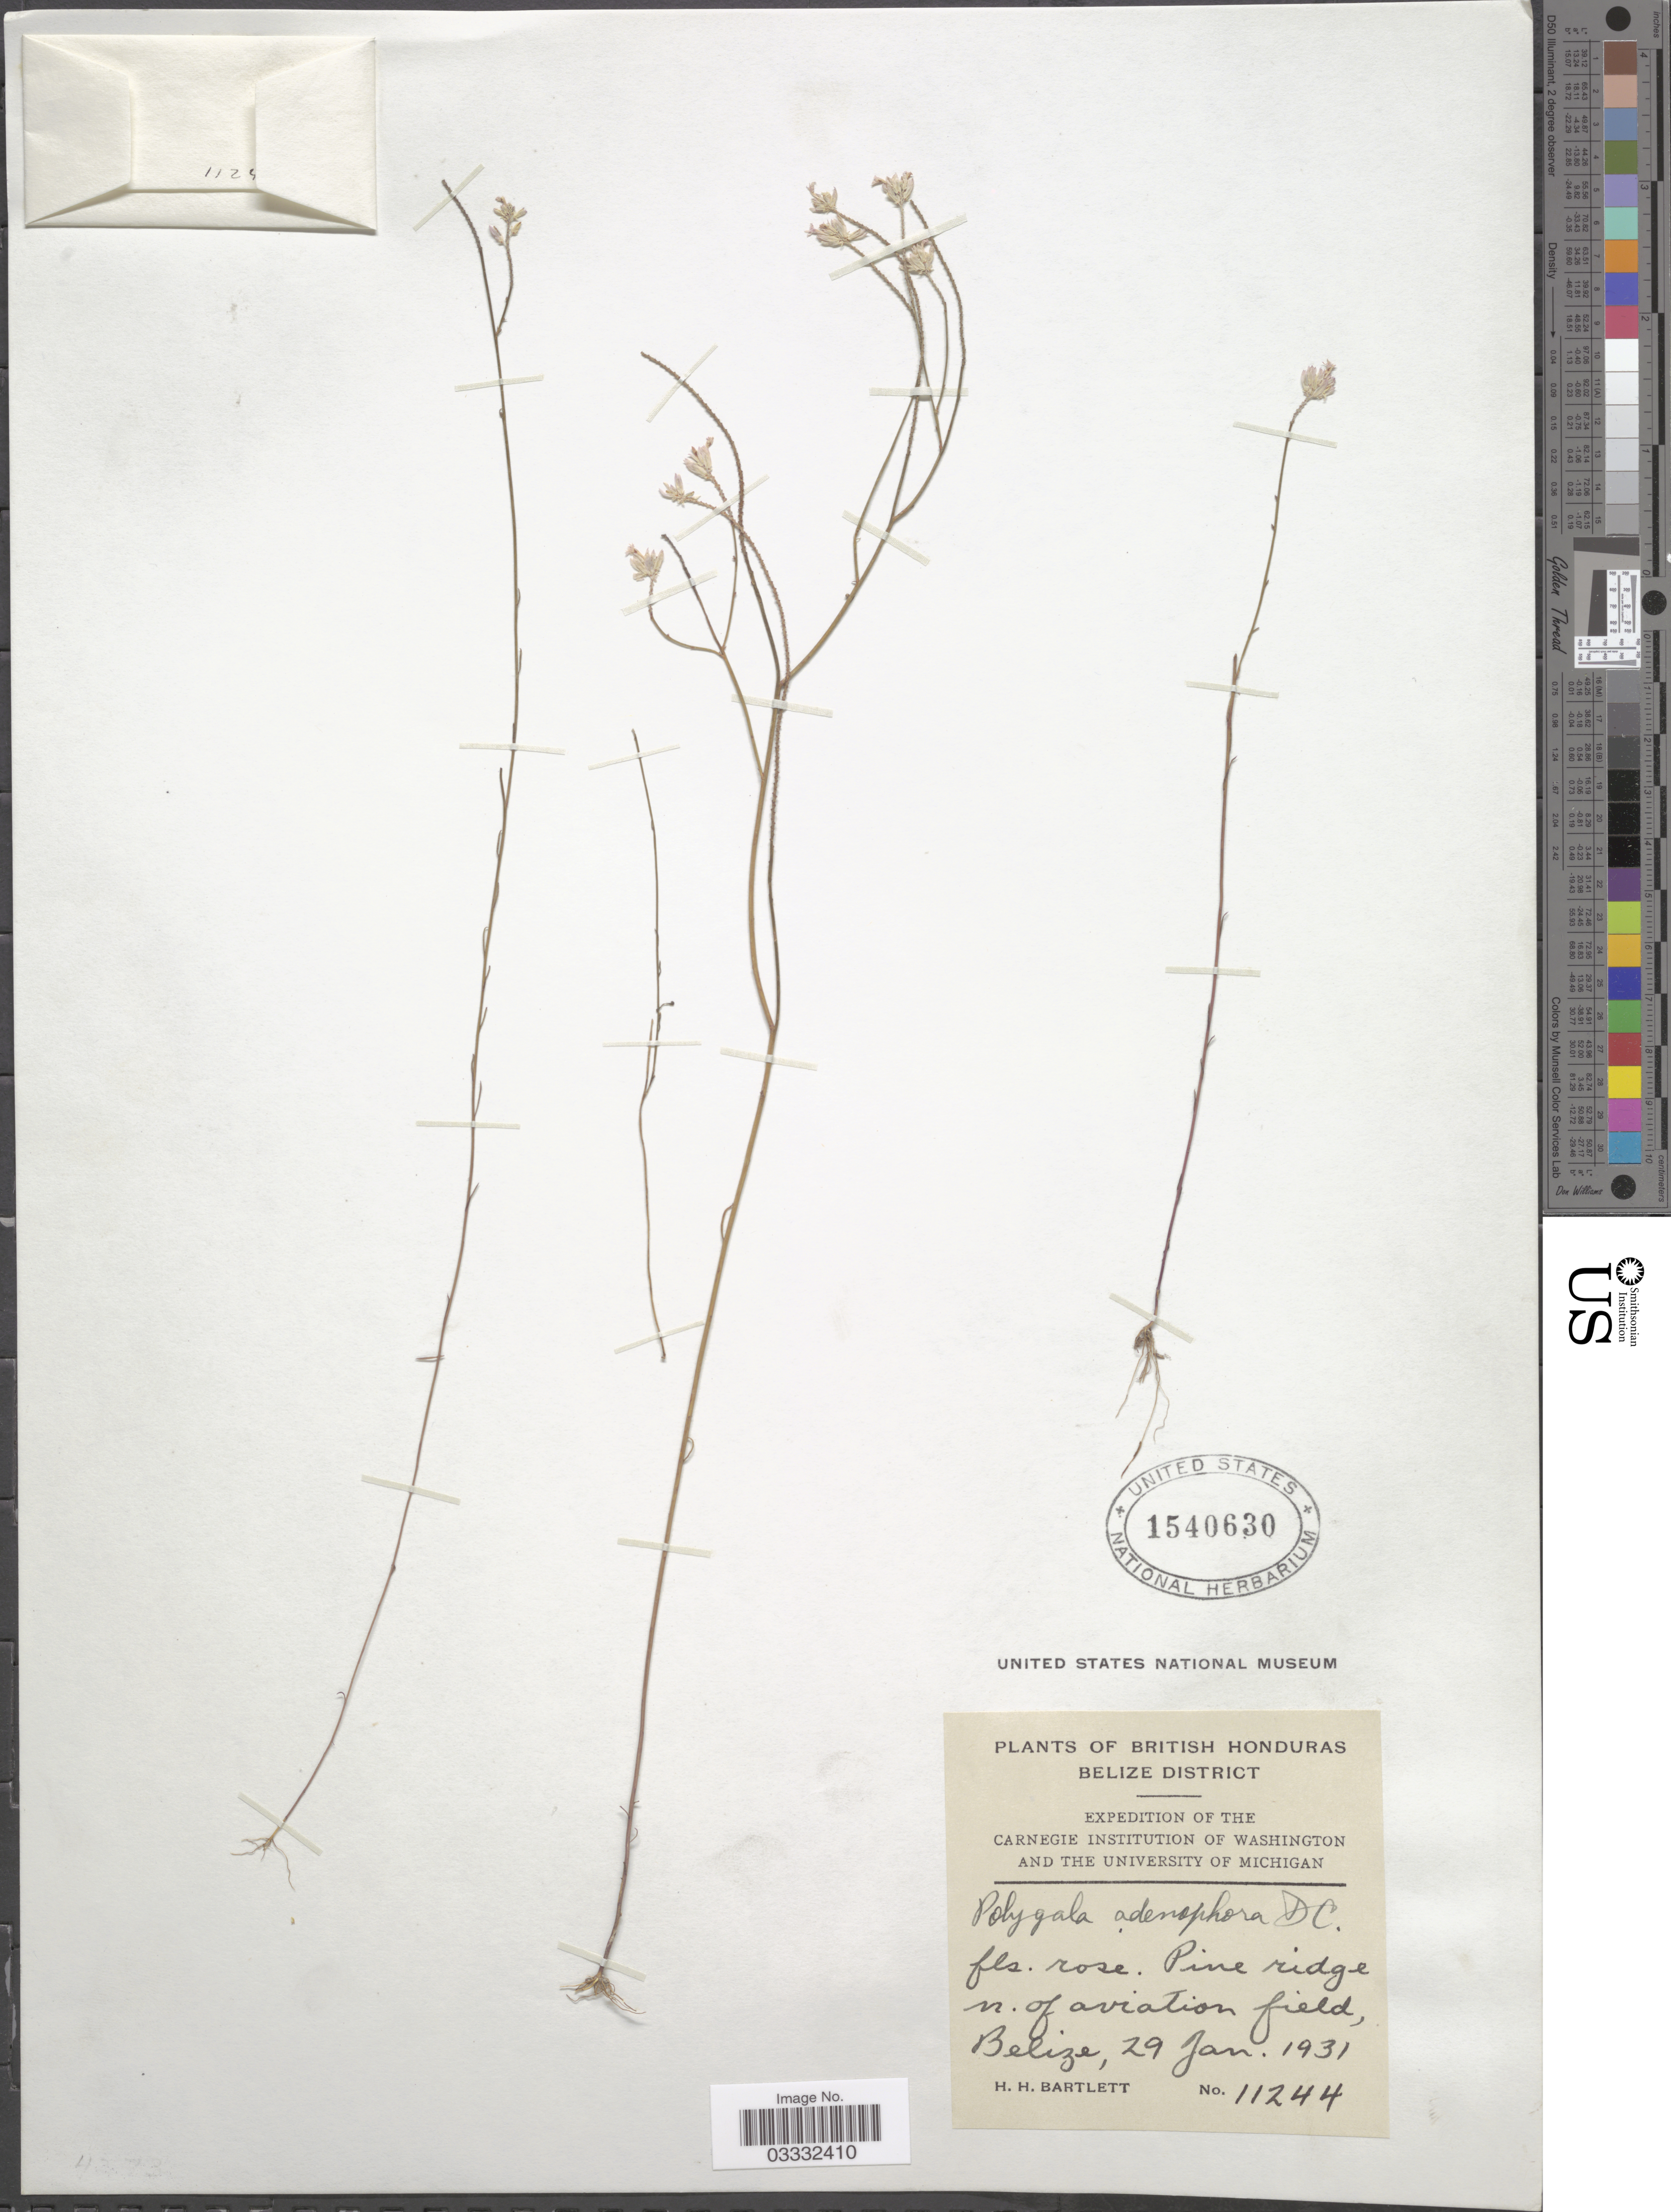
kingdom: Plantae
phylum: Tracheophyta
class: Magnoliopsida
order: Fabales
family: Polygalaceae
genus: Polygala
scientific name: Polygala adenophora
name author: DC.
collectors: H. H. Bartlett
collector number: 11244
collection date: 1931-01-29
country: Belize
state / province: Belize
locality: British Honduras. Belize District. Pine ridge n. of aviation field.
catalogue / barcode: US 1540630